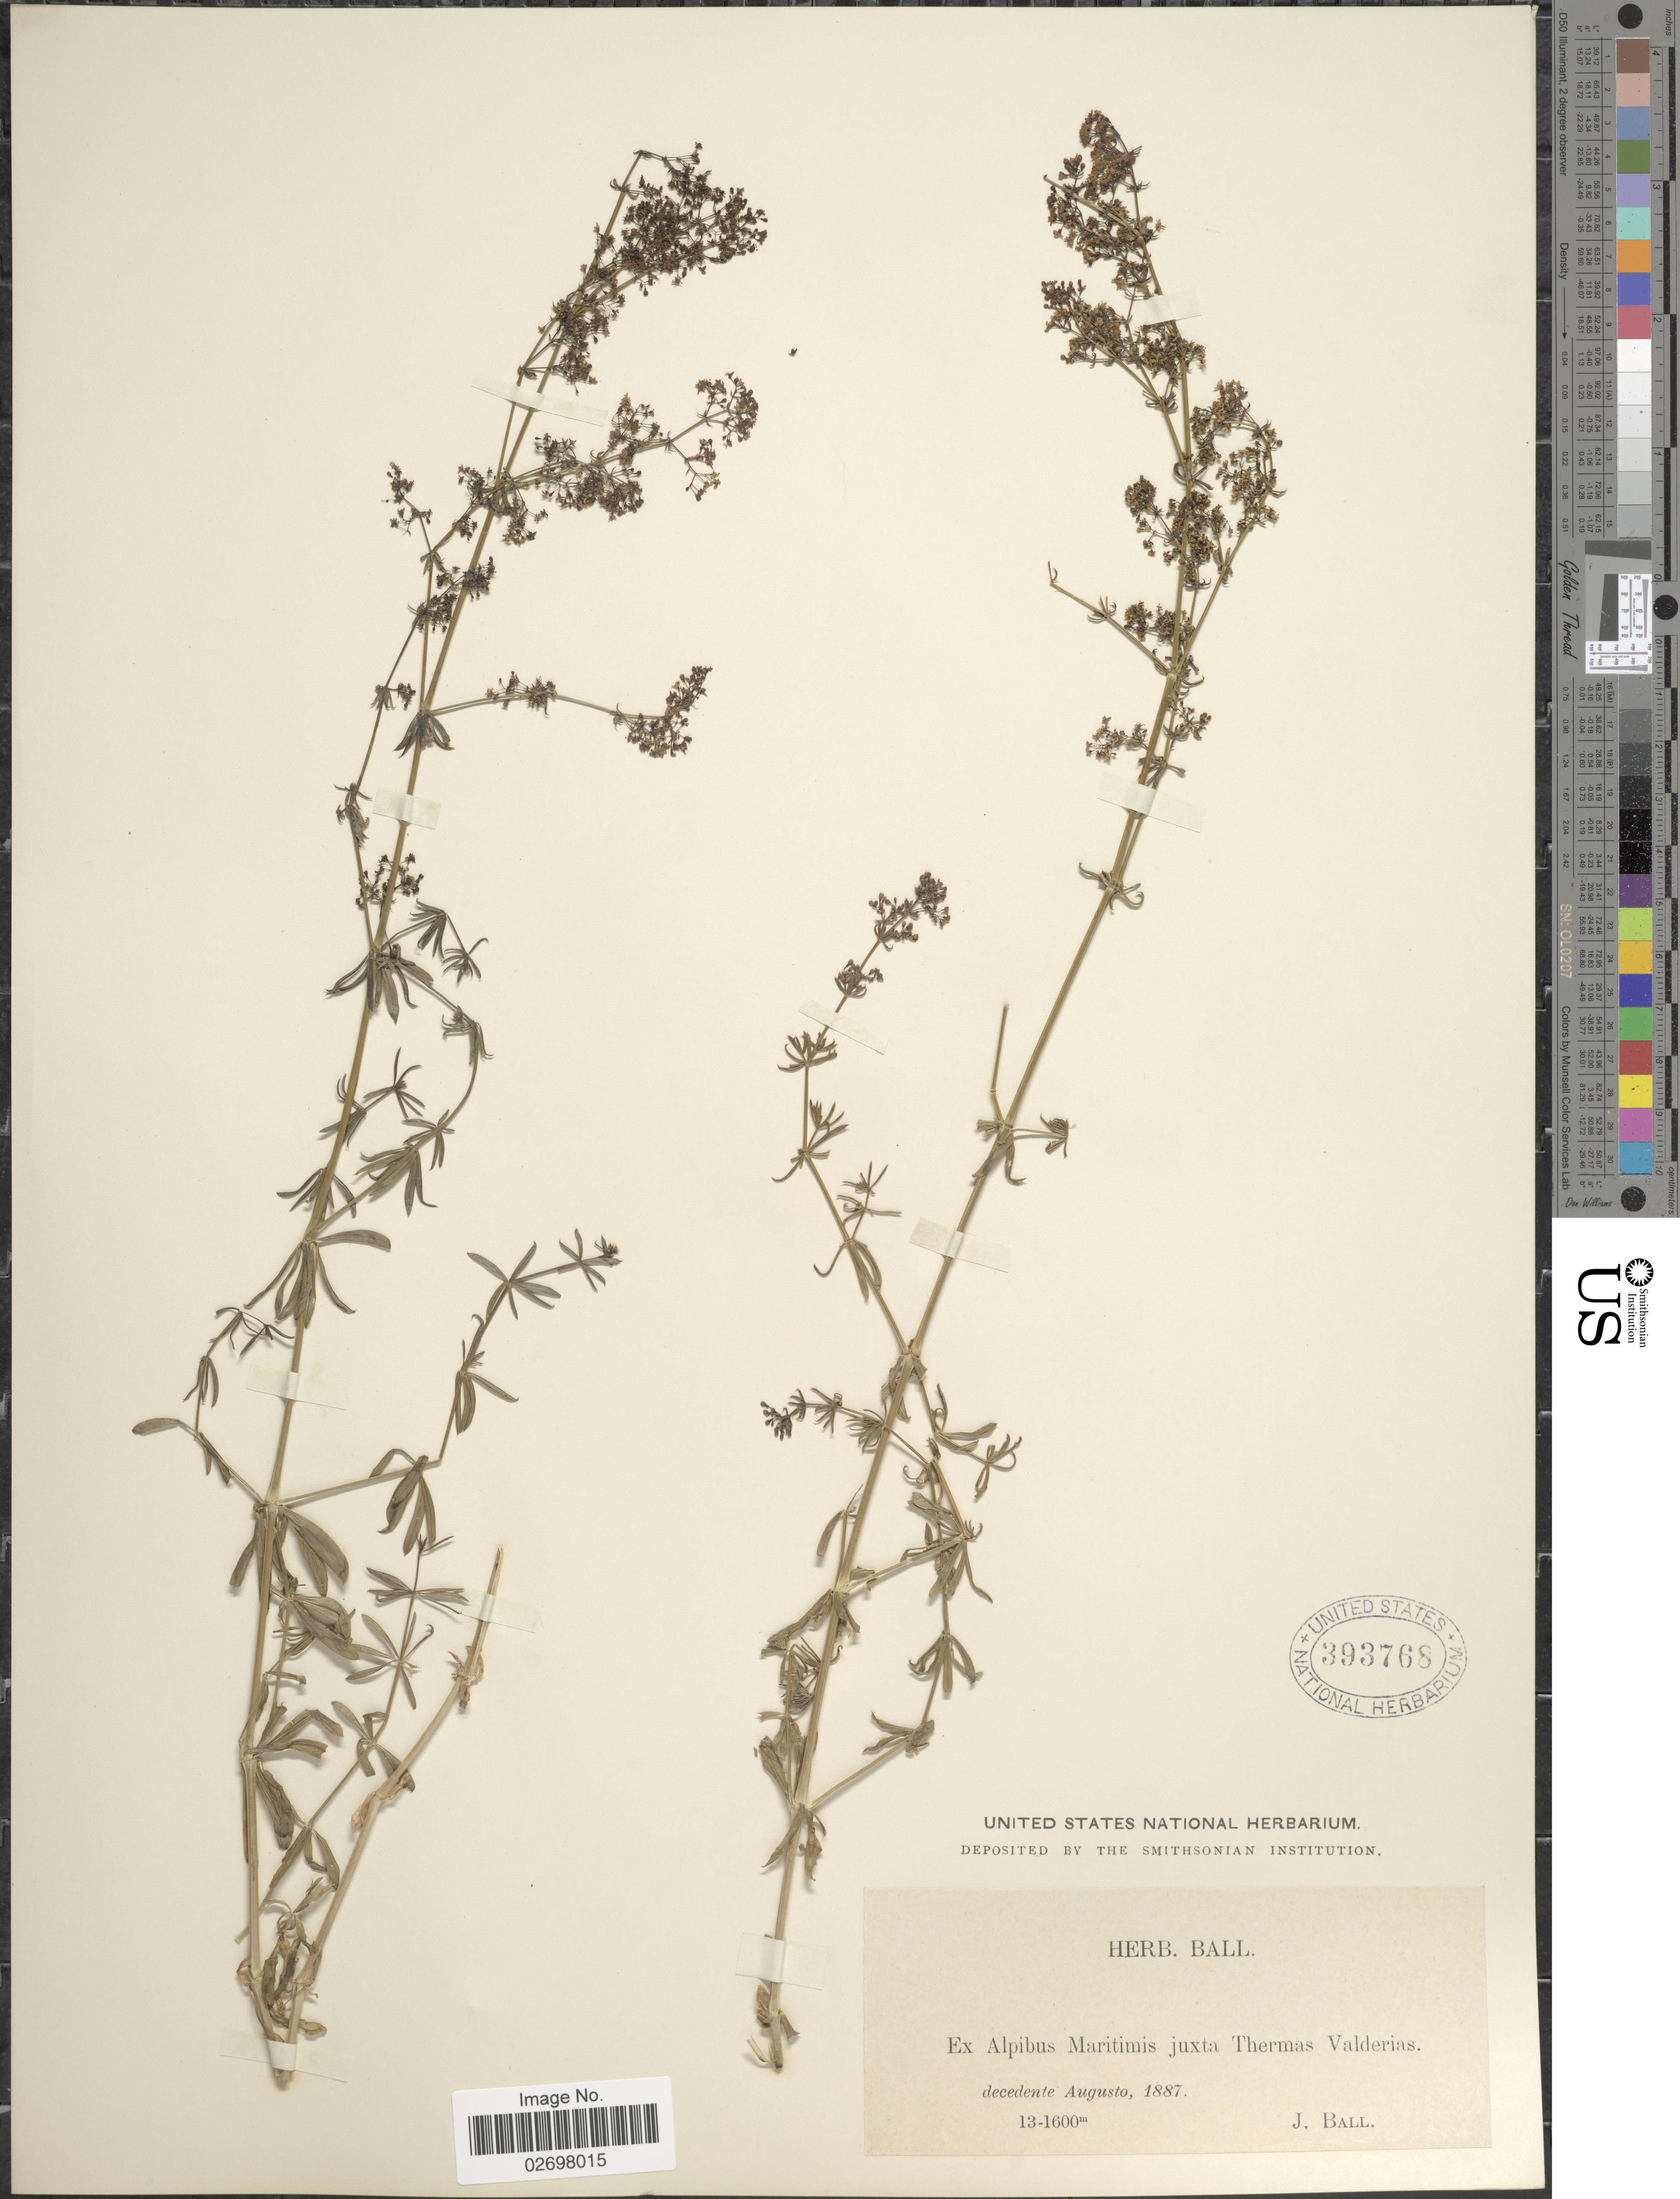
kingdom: Plantae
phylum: Tracheophyta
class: Magnoliopsida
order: Gentianales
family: Rubiaceae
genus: Galium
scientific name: Galium sp.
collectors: J. Ball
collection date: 1887-08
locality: Ex Alpibus Maritimis juxta Thermas Valderias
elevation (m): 1300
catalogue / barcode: US 393768